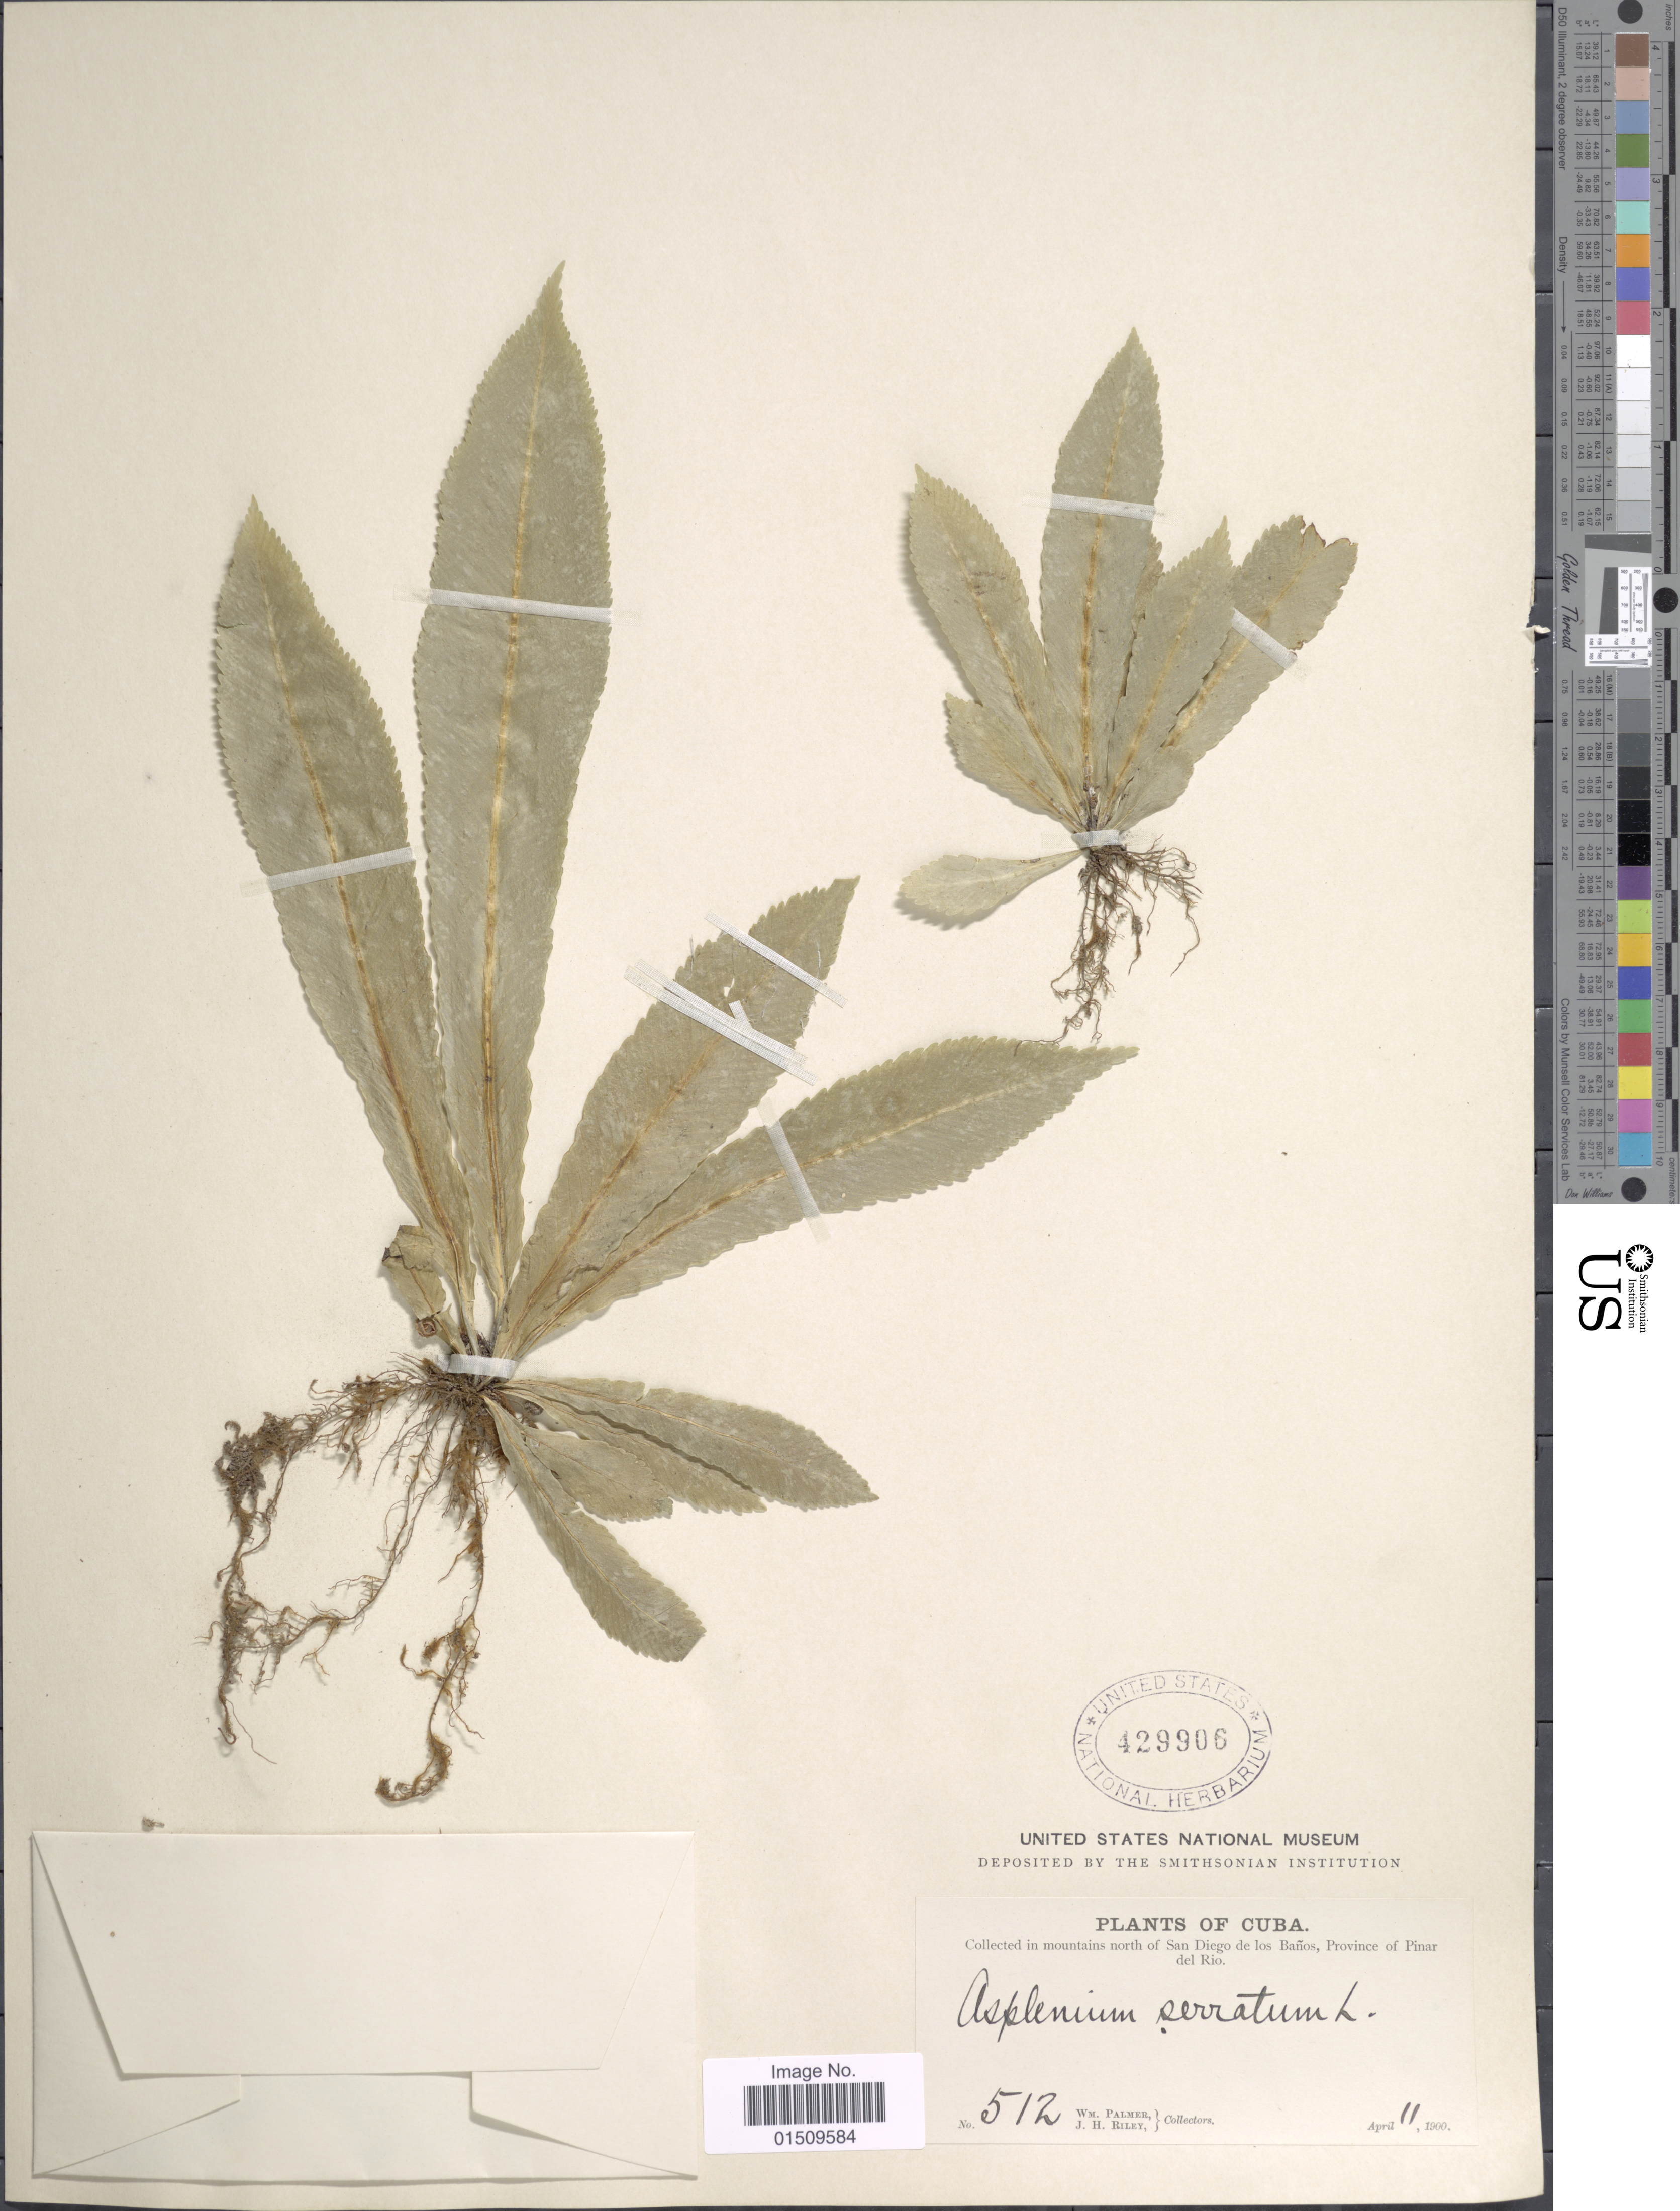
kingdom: Plantae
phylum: Tracheophyta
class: Polypodiopsida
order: Polypodiales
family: Aspleniaceae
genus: Asplenium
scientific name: Asplenium serratum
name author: L.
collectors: W. Palmer & J. H. Riley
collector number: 512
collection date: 1900-04-11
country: Cuba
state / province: Pinar del Río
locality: Cuba, in mountains north of San Diego de los Banos.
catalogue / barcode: US 429906